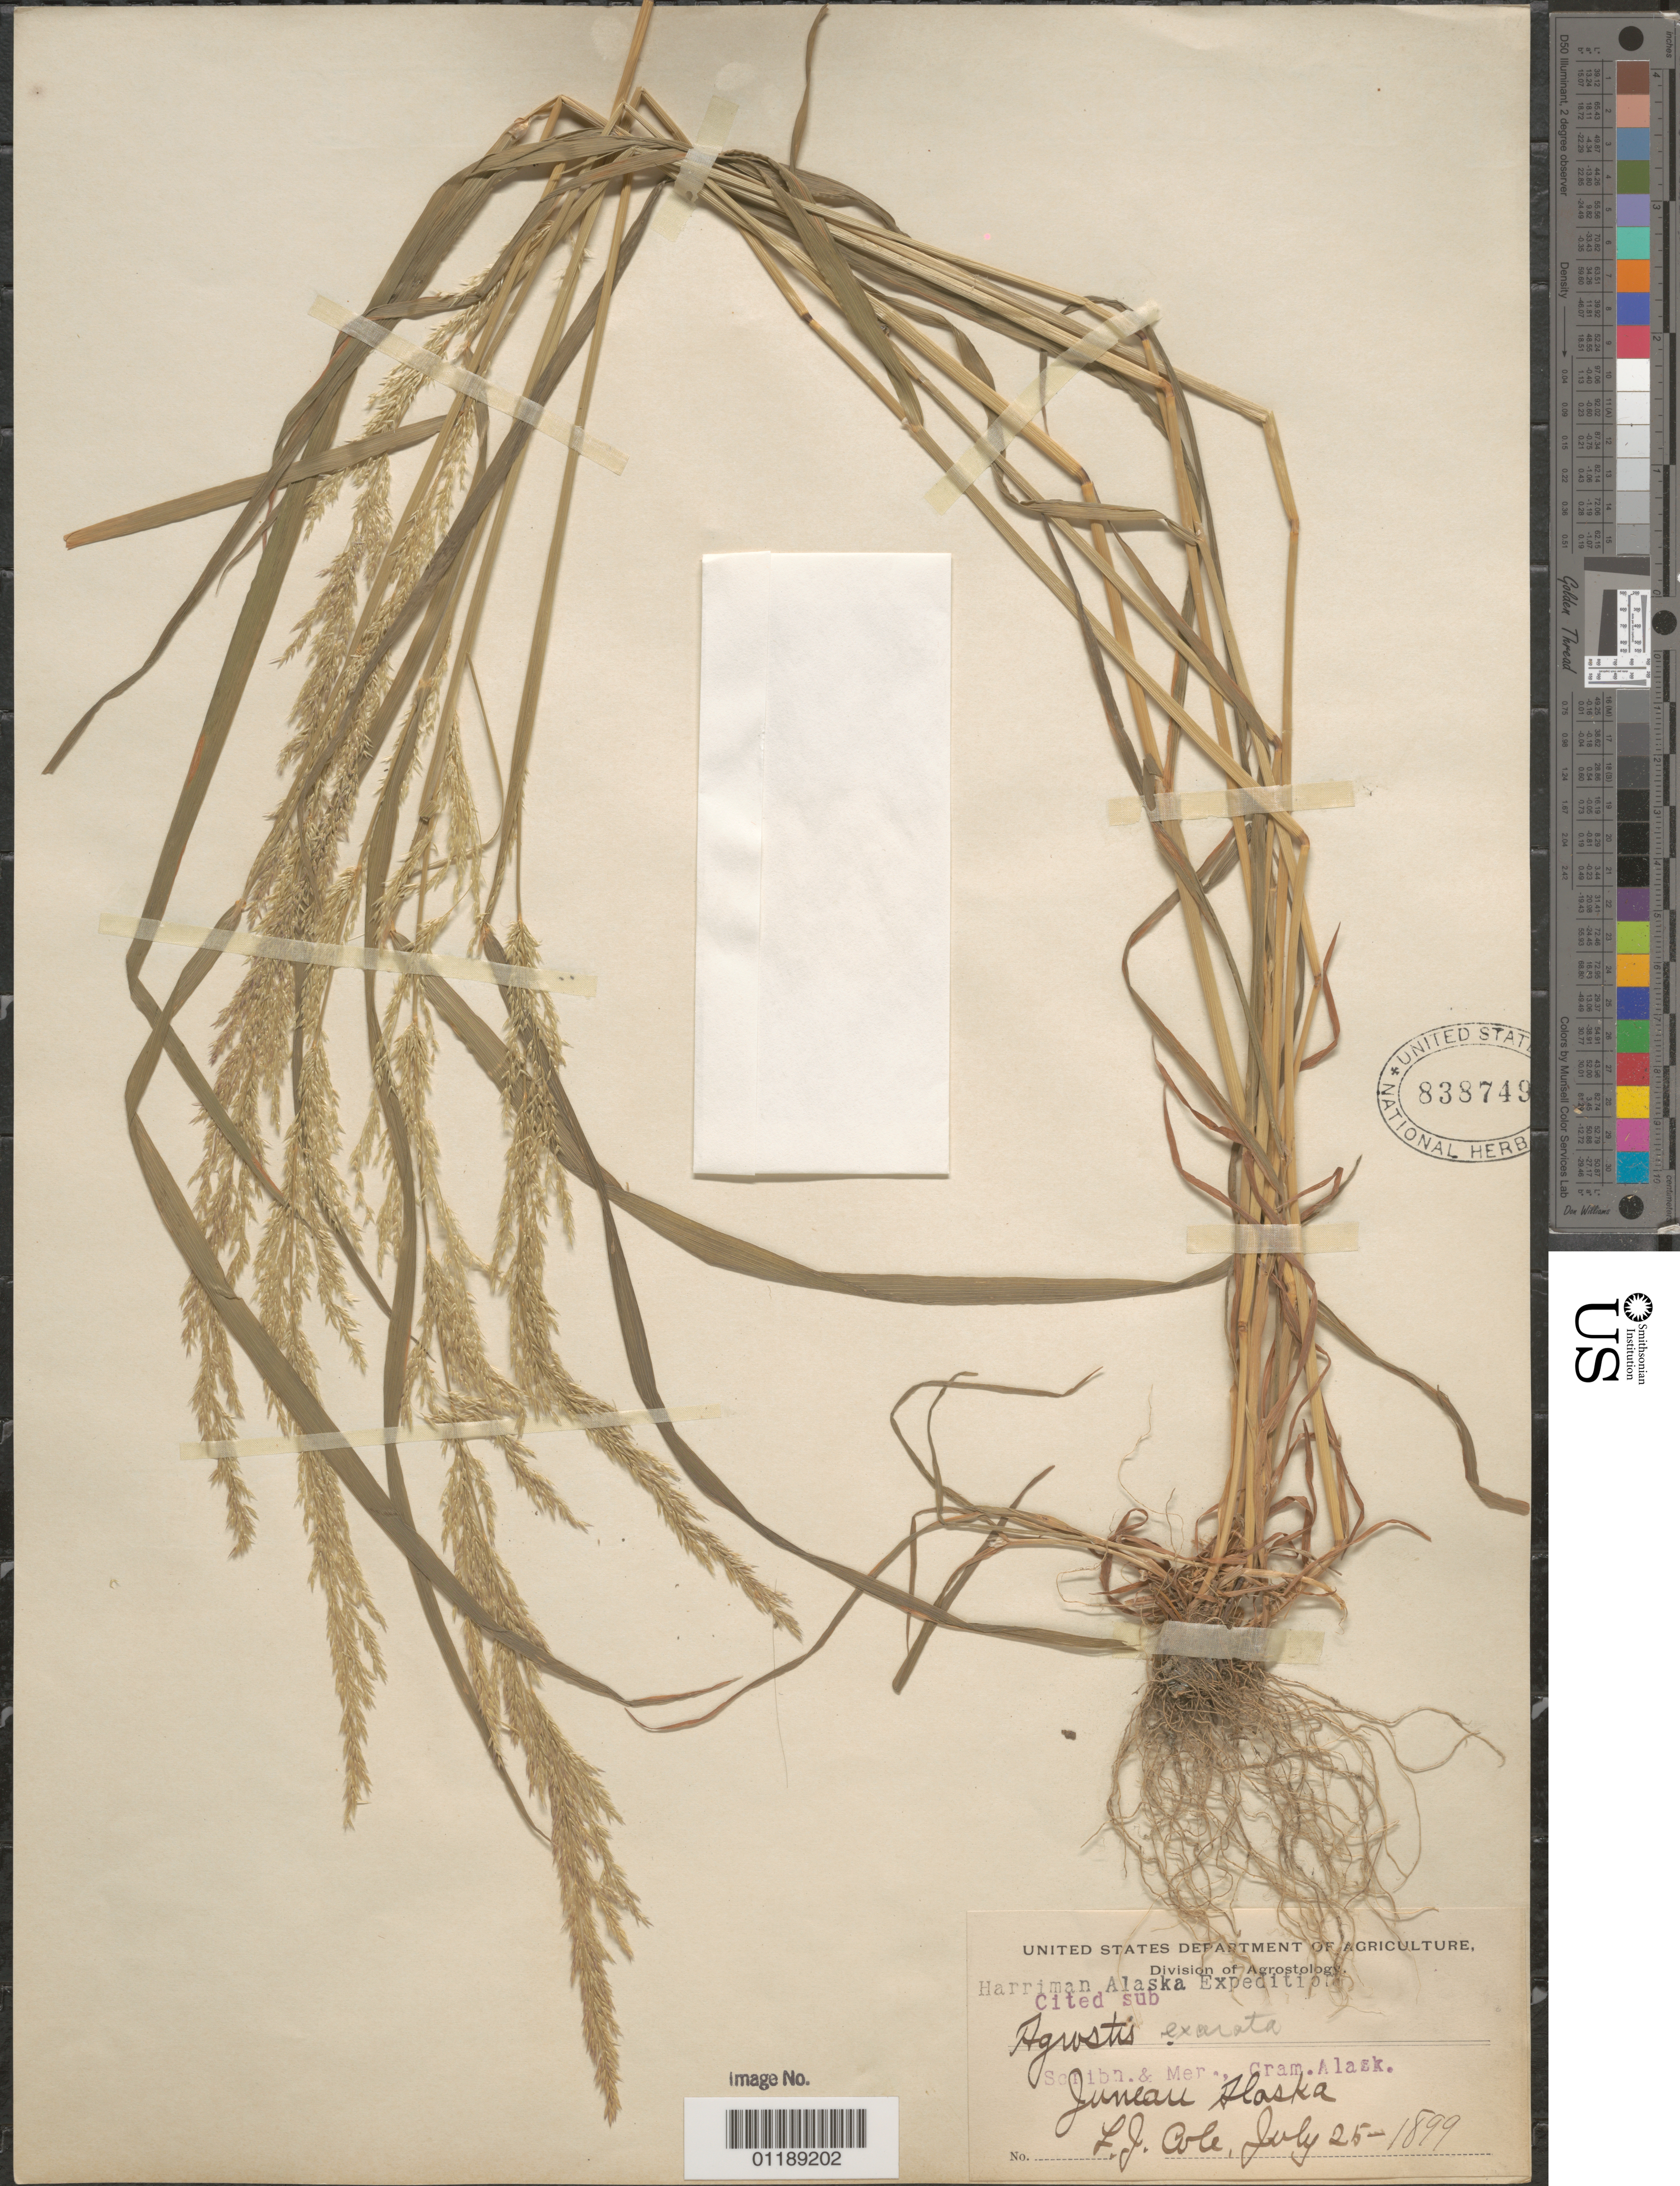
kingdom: Plantae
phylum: Tracheophyta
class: Liliopsida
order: Poales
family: Poaceae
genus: Agrostis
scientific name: Agrostis exarata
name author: Trin.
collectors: L. Cole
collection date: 1899-07-25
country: United States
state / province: Alaska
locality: Juneau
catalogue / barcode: US 838749